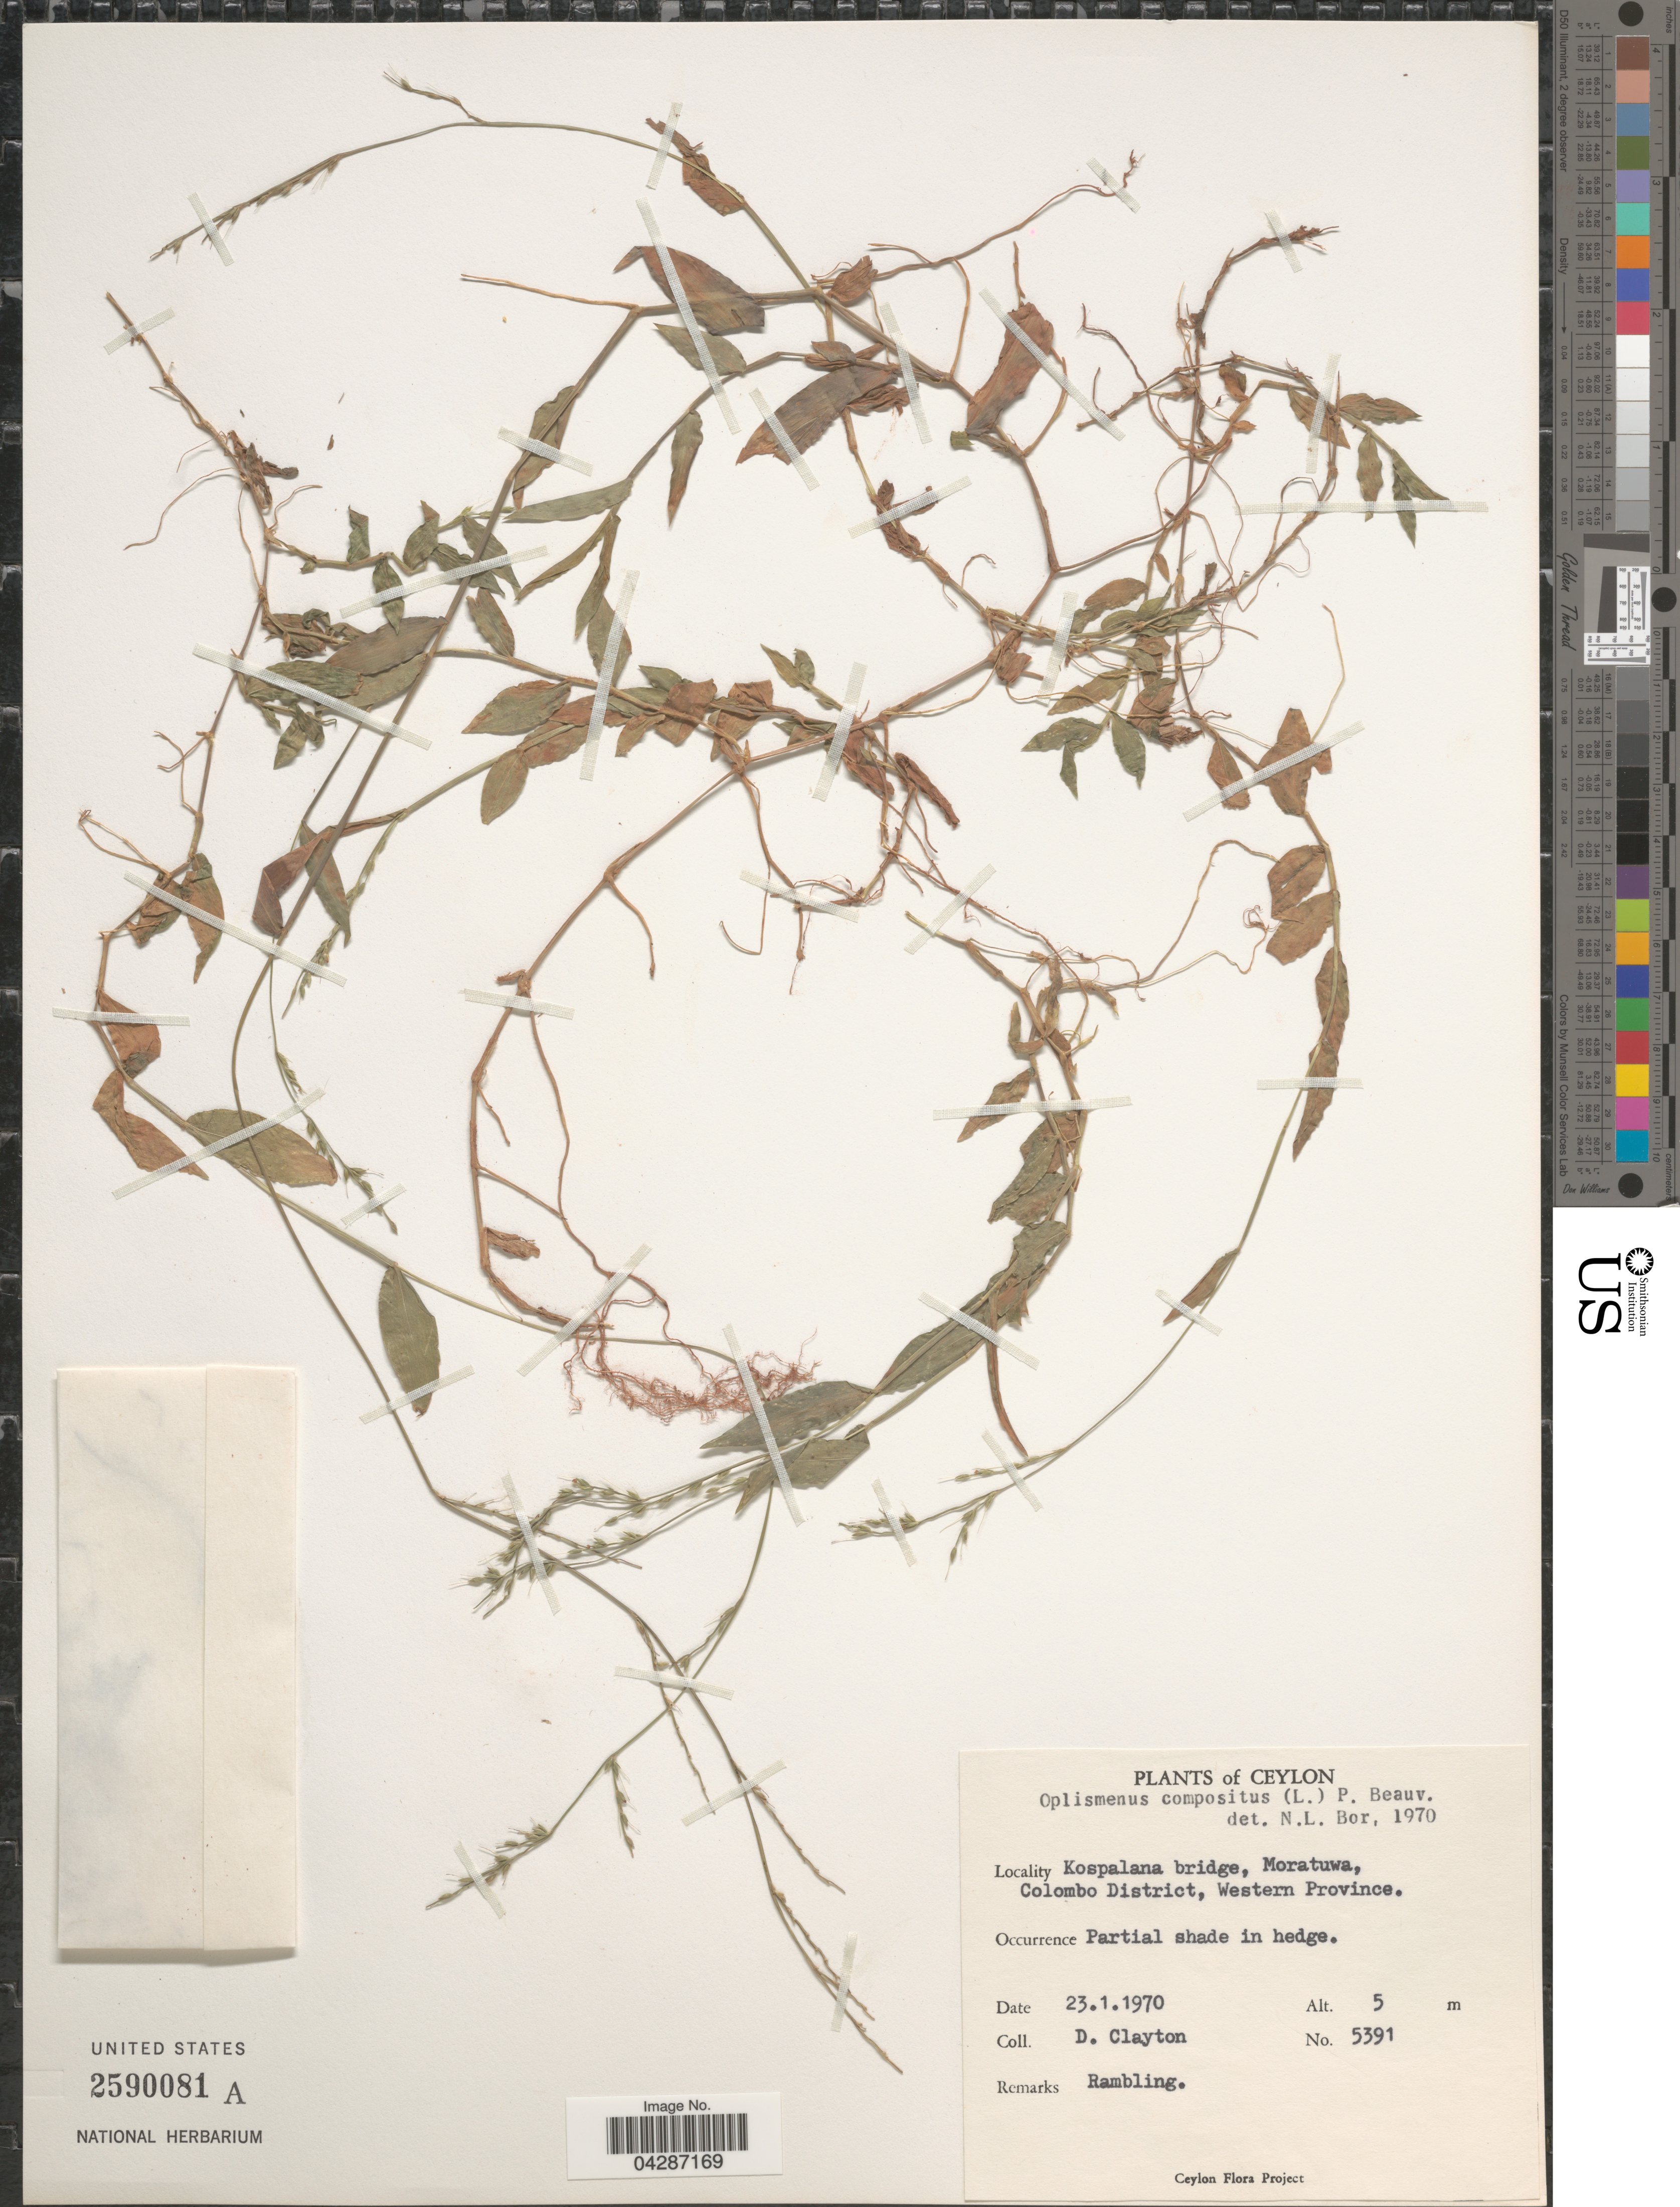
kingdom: Plantae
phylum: Tracheophyta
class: Liliopsida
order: Poales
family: Poaceae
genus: Oplismenus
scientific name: Oplismenus compositus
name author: (L.) P. Beauv.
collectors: D. Clayton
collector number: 5391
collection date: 1970-01-23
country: Sri Lanka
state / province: North Western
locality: Ceylon. Kospalana bridge, Moratuwa, Colombo District. Partial shade in hedge.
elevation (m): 5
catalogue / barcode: US 2590081A